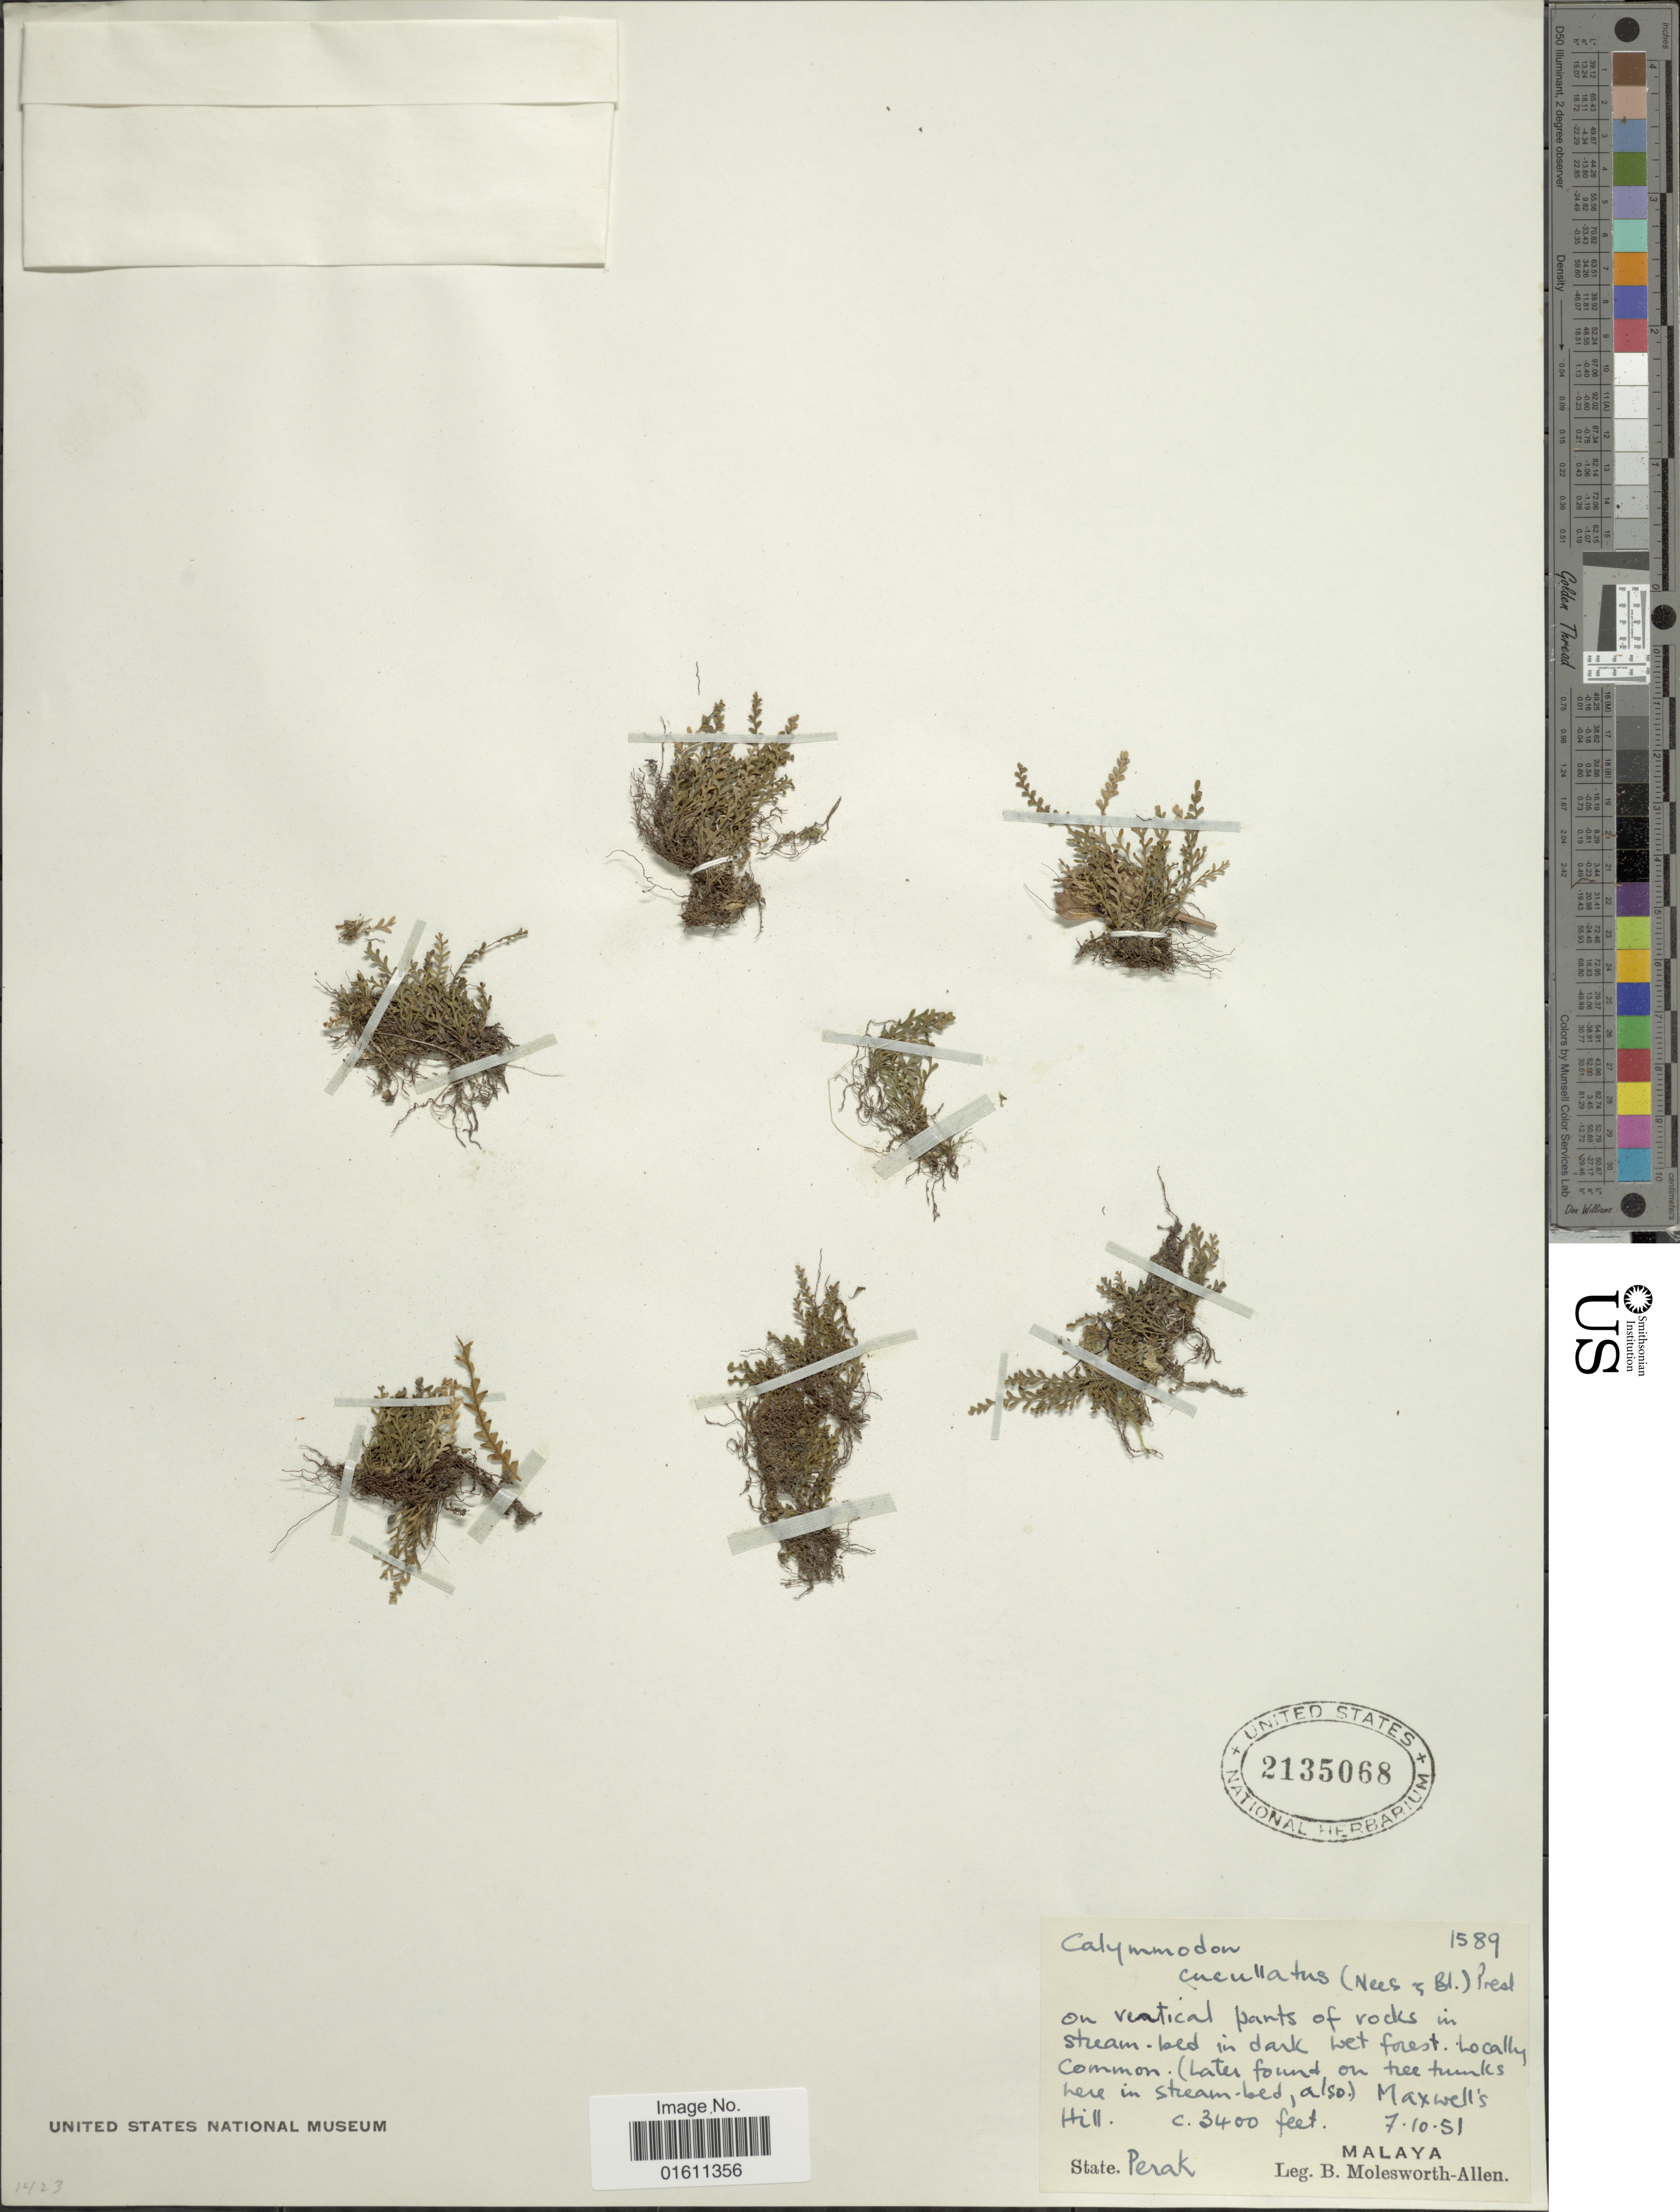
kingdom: Plantae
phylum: Tracheophyta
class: Polypodiopsida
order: Polypodiales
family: Polypodiaceae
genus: Calymmodon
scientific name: Calymmodon cucullatus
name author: (Nees & Blume) C. Presl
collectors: B. E. G. Molesworth-Allen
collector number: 1589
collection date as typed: Transcribed d/m/y: 7/10/51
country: Malaysia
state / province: Perak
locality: Malaya, State Perak, Maxwell's Hill.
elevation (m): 1036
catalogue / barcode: US 2135068